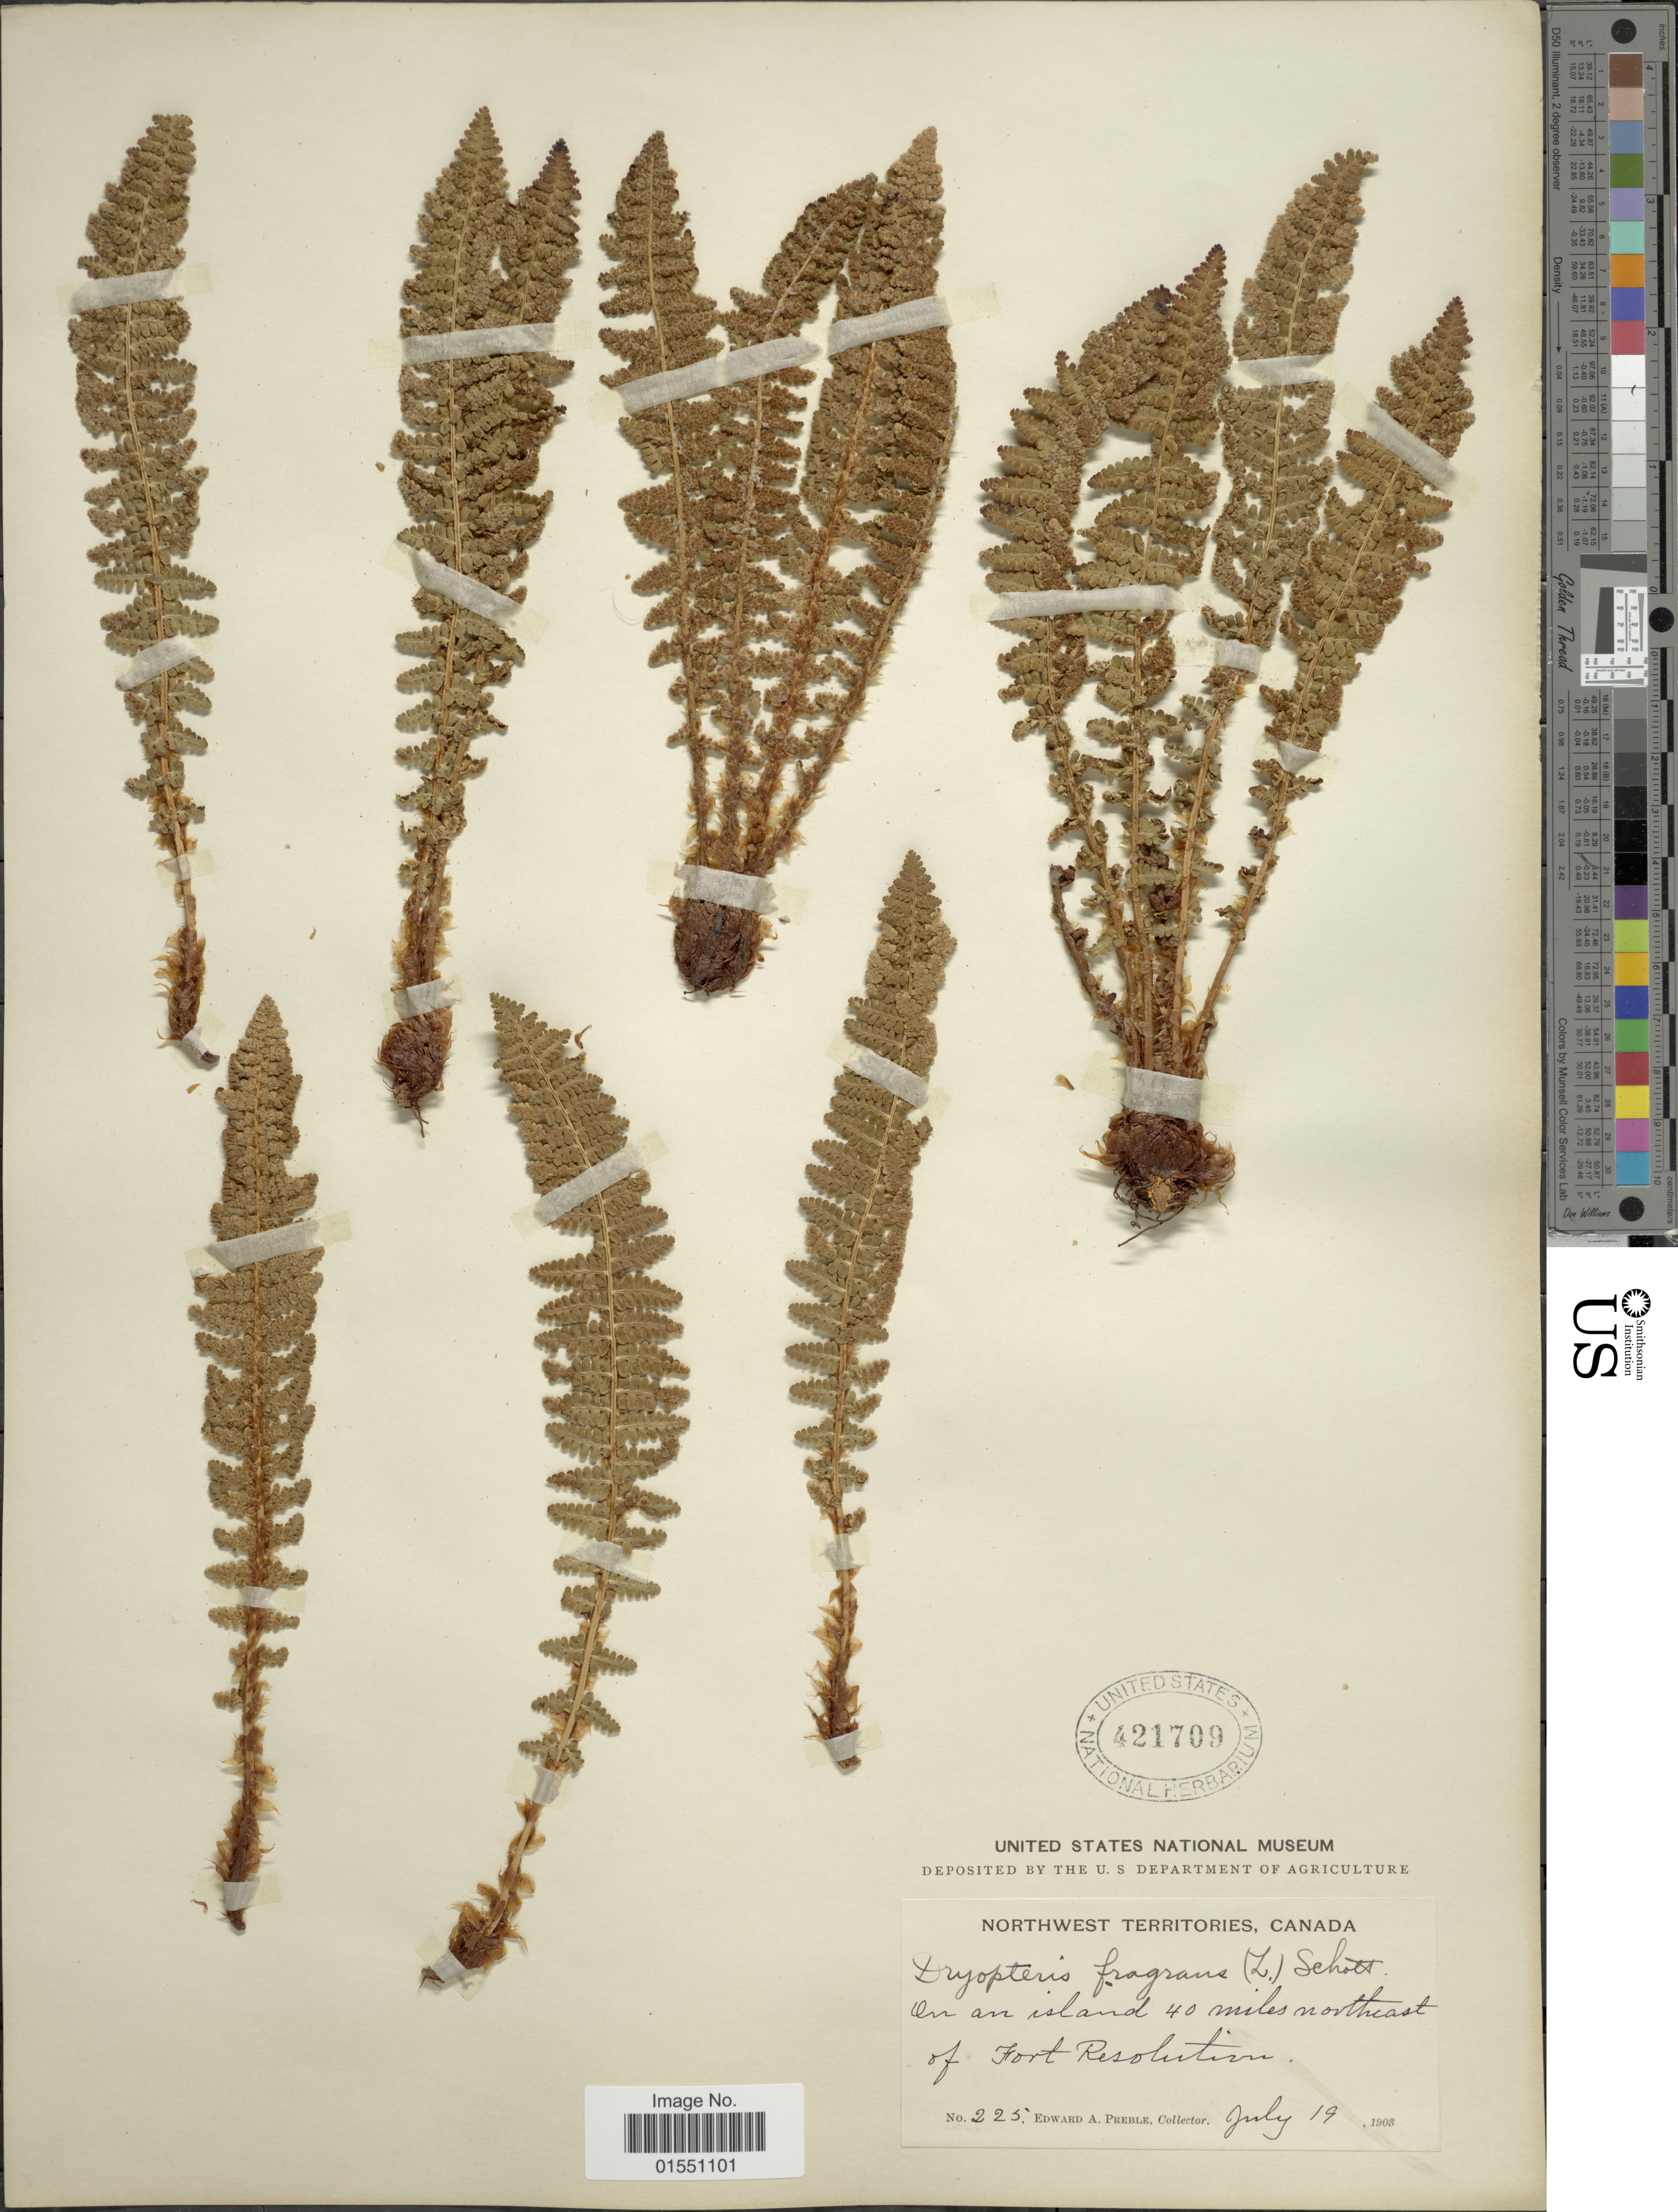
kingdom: Plantae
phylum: Tracheophyta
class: Polypodiopsida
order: Polypodiales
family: Dryopteridaceae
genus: Dryopteris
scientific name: Dryopteris fragrans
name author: (L.) Schott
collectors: E. Preble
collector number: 225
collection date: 1903-07-19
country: Canada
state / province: Northwest Territories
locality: On an island 40 miles northeast of Fort Resolution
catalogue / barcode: US 421709